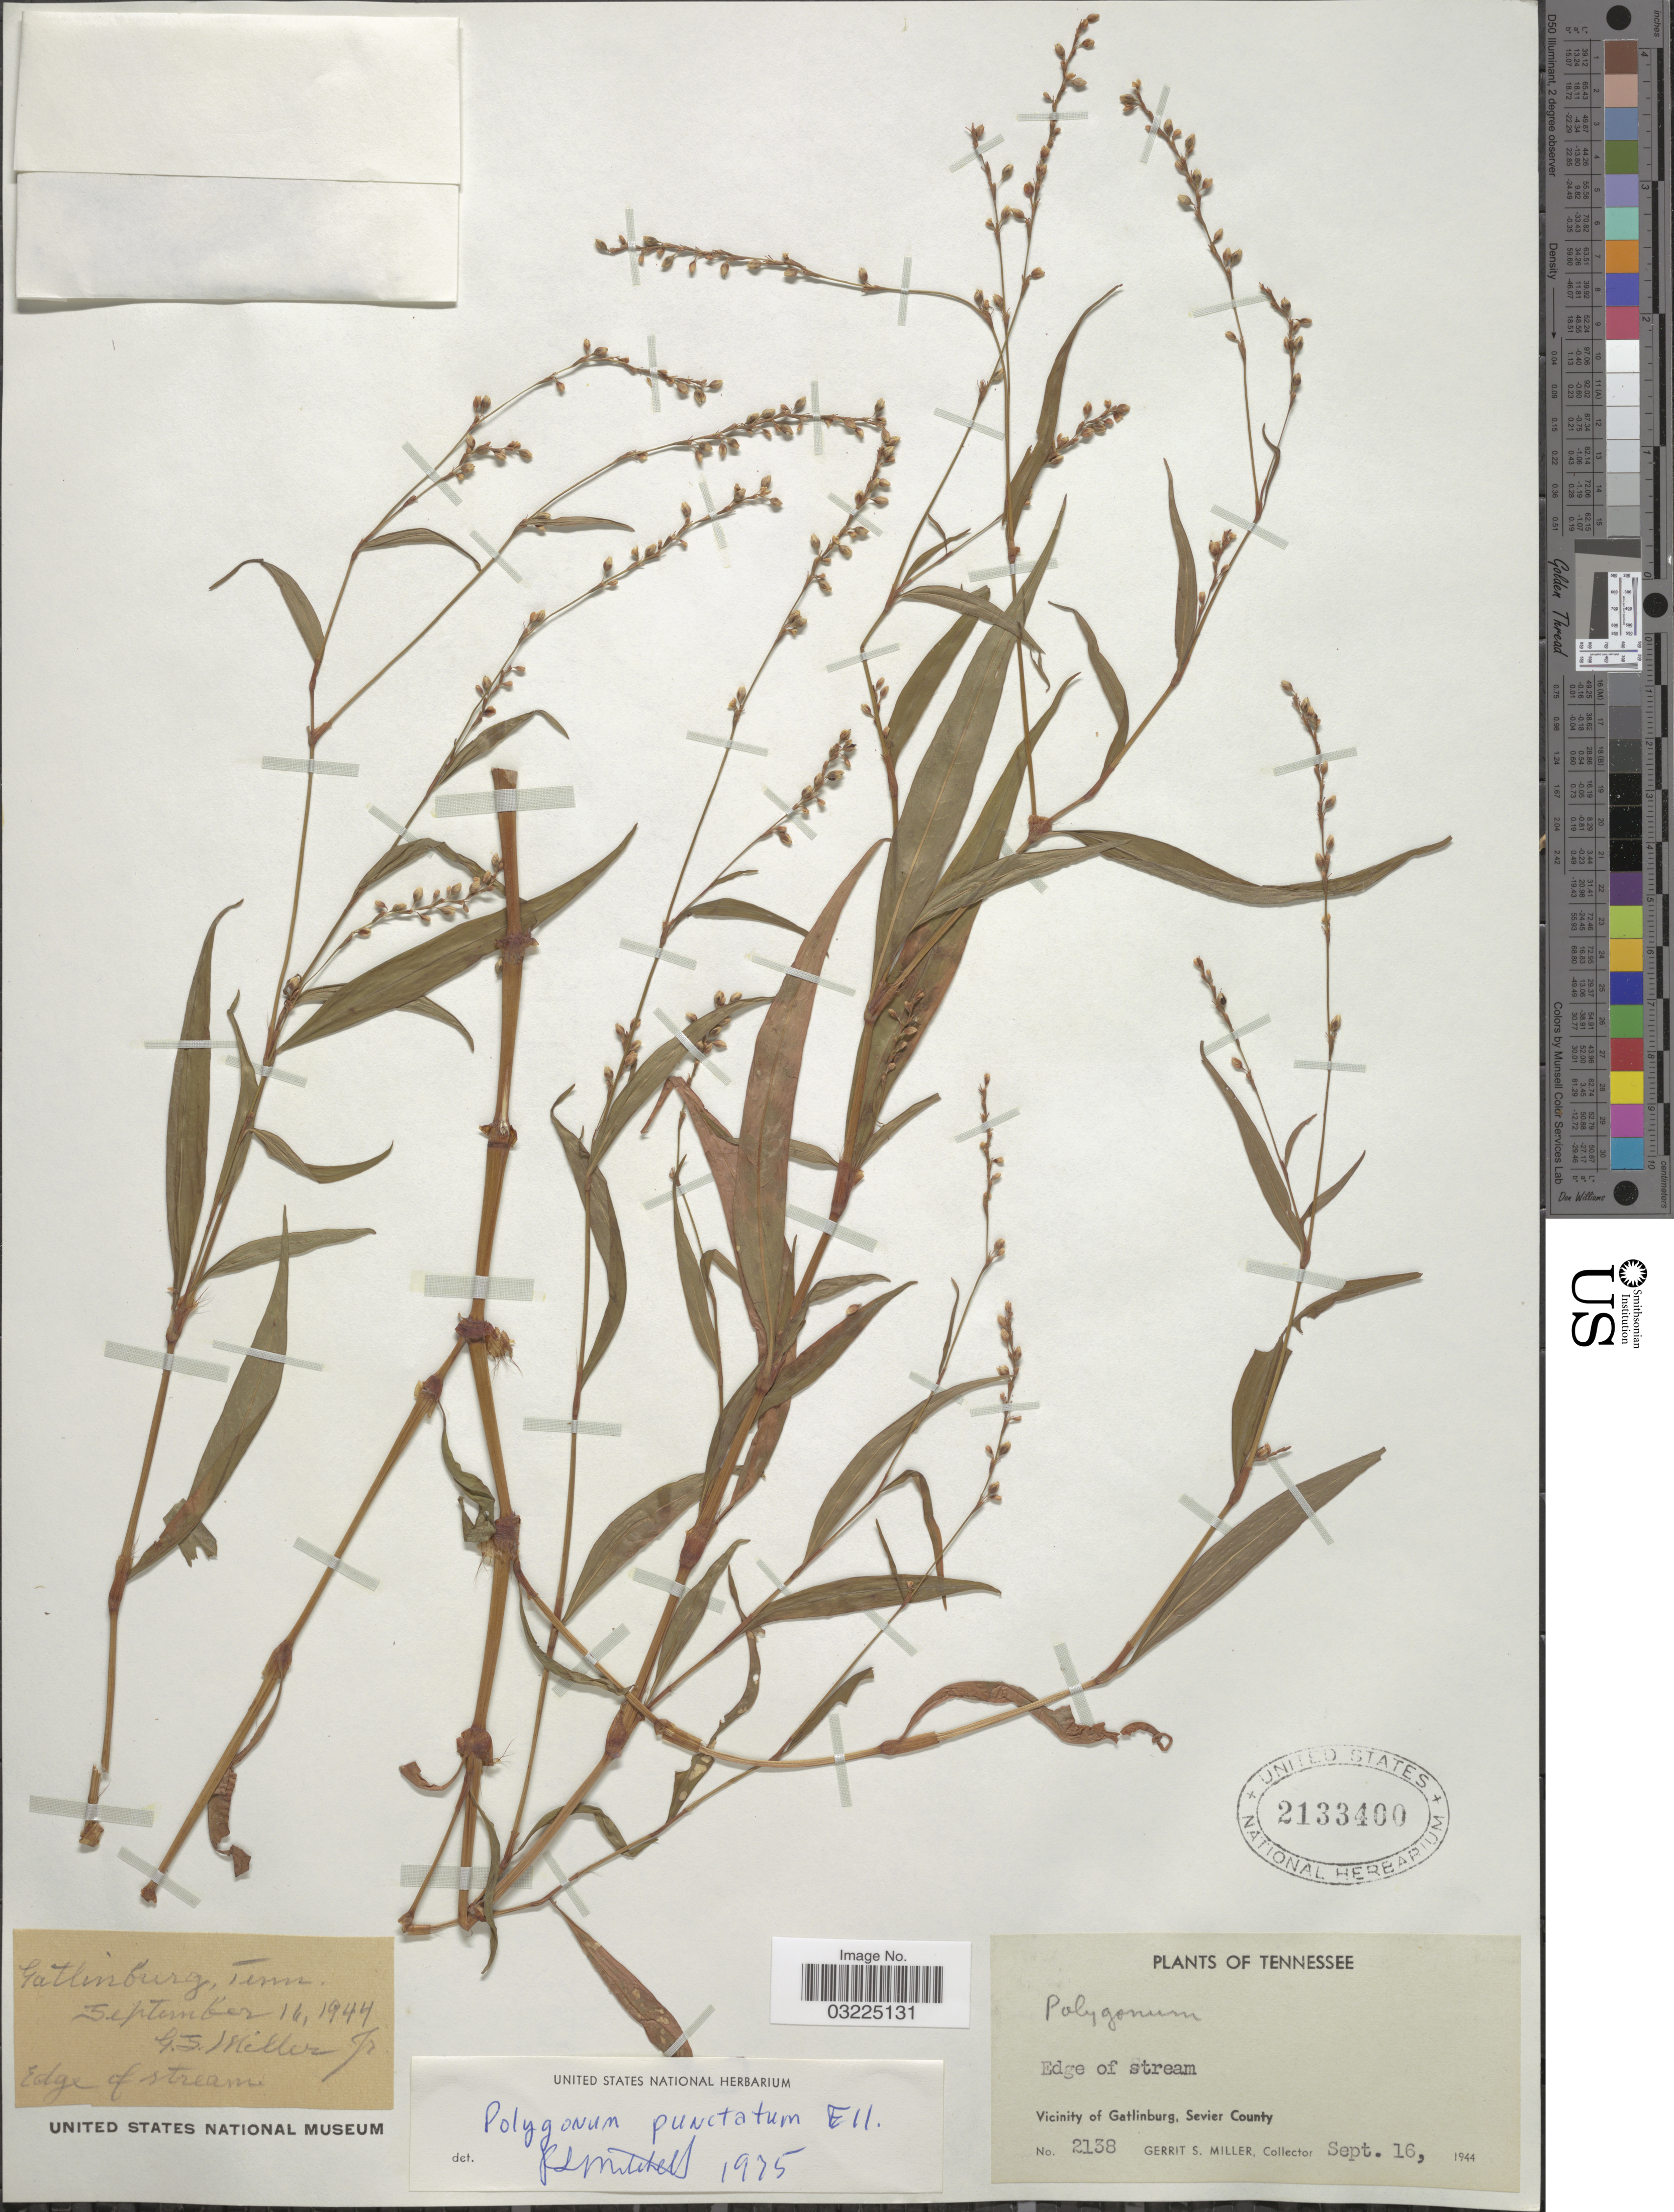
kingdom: Plantae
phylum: Tracheophyta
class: Magnoliopsida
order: Caryophyllales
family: Polygonaceae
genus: Persicaria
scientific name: Persicaria punctata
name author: (Elliott) Small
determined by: Atha, D. E.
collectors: G. S. Miller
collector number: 2138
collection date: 1944-09-16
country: United States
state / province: Tennessee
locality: Vicinity of Gatlinburg, Sevier County.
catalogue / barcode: US 2133400